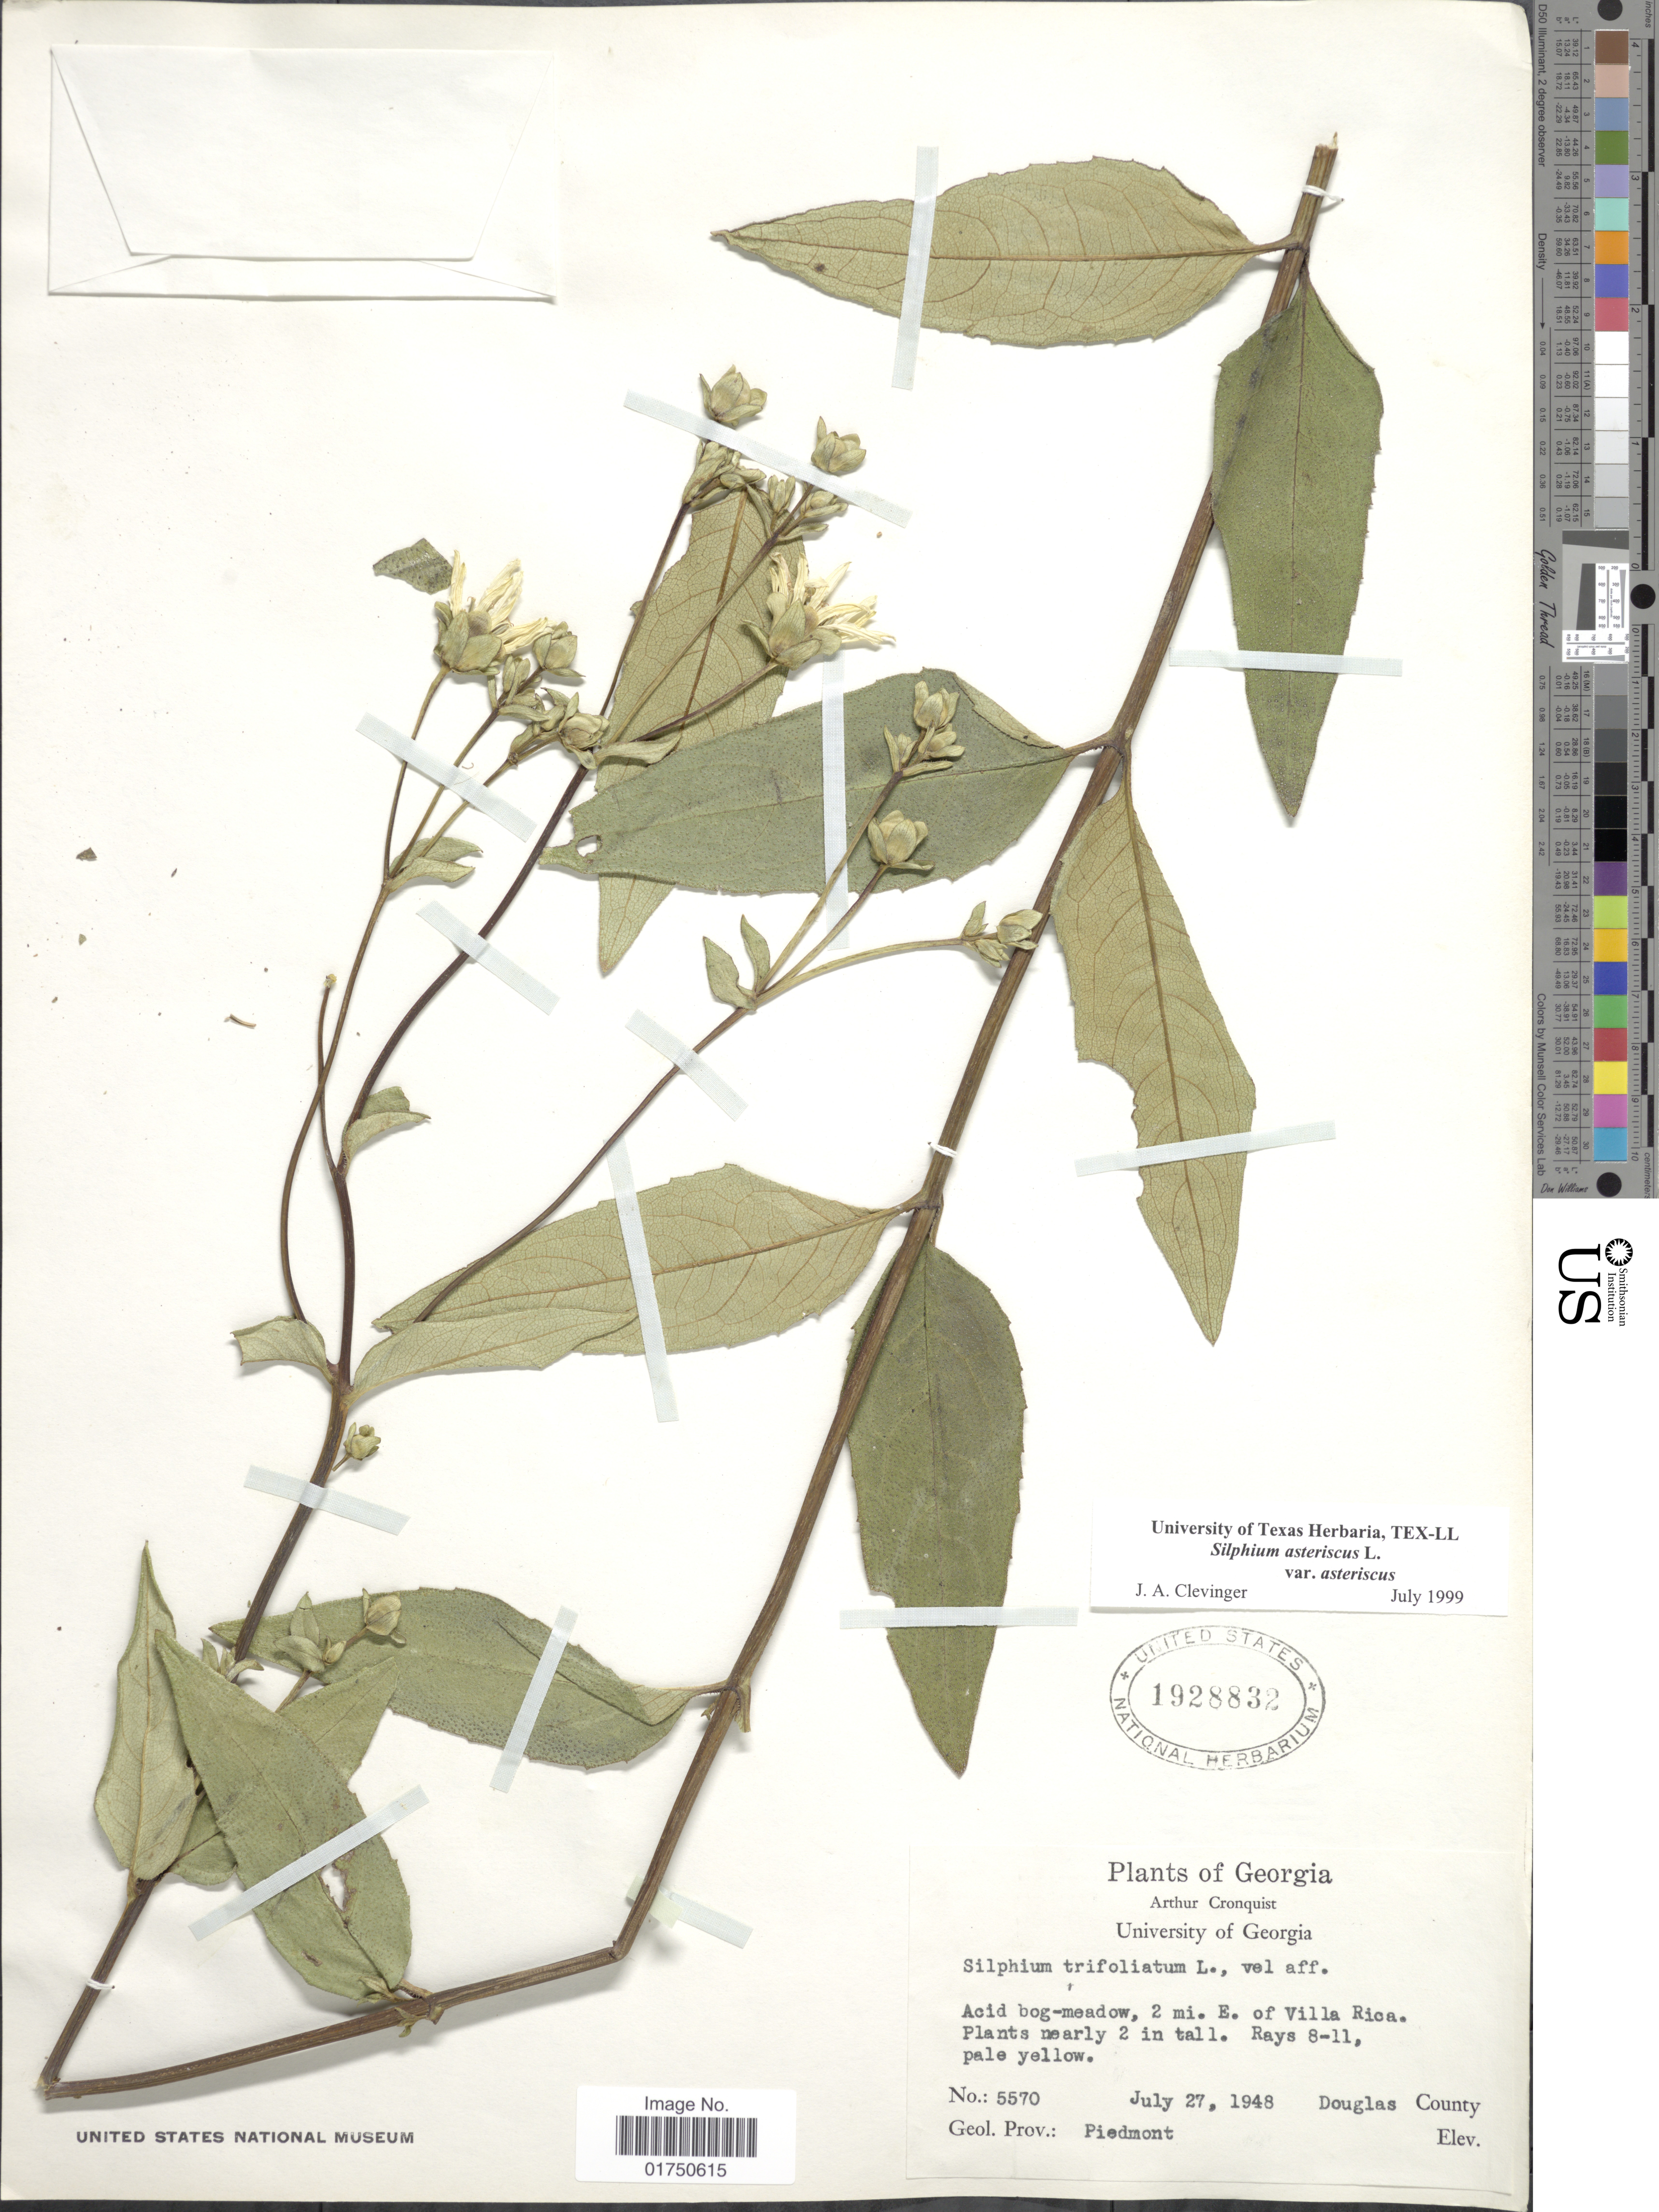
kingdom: Plantae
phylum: Tracheophyta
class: Magnoliopsida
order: Asterales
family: Asteraceae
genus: Silphium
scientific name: Silphium asteriscus var. asteriscus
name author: L.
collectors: A. J. Cronquist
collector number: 5570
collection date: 1948-07-27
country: United States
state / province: Georgia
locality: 2 mi. E. of Villa Rica. Douglas County. Geol. Prov.: Piedmont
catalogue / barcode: US 1928832